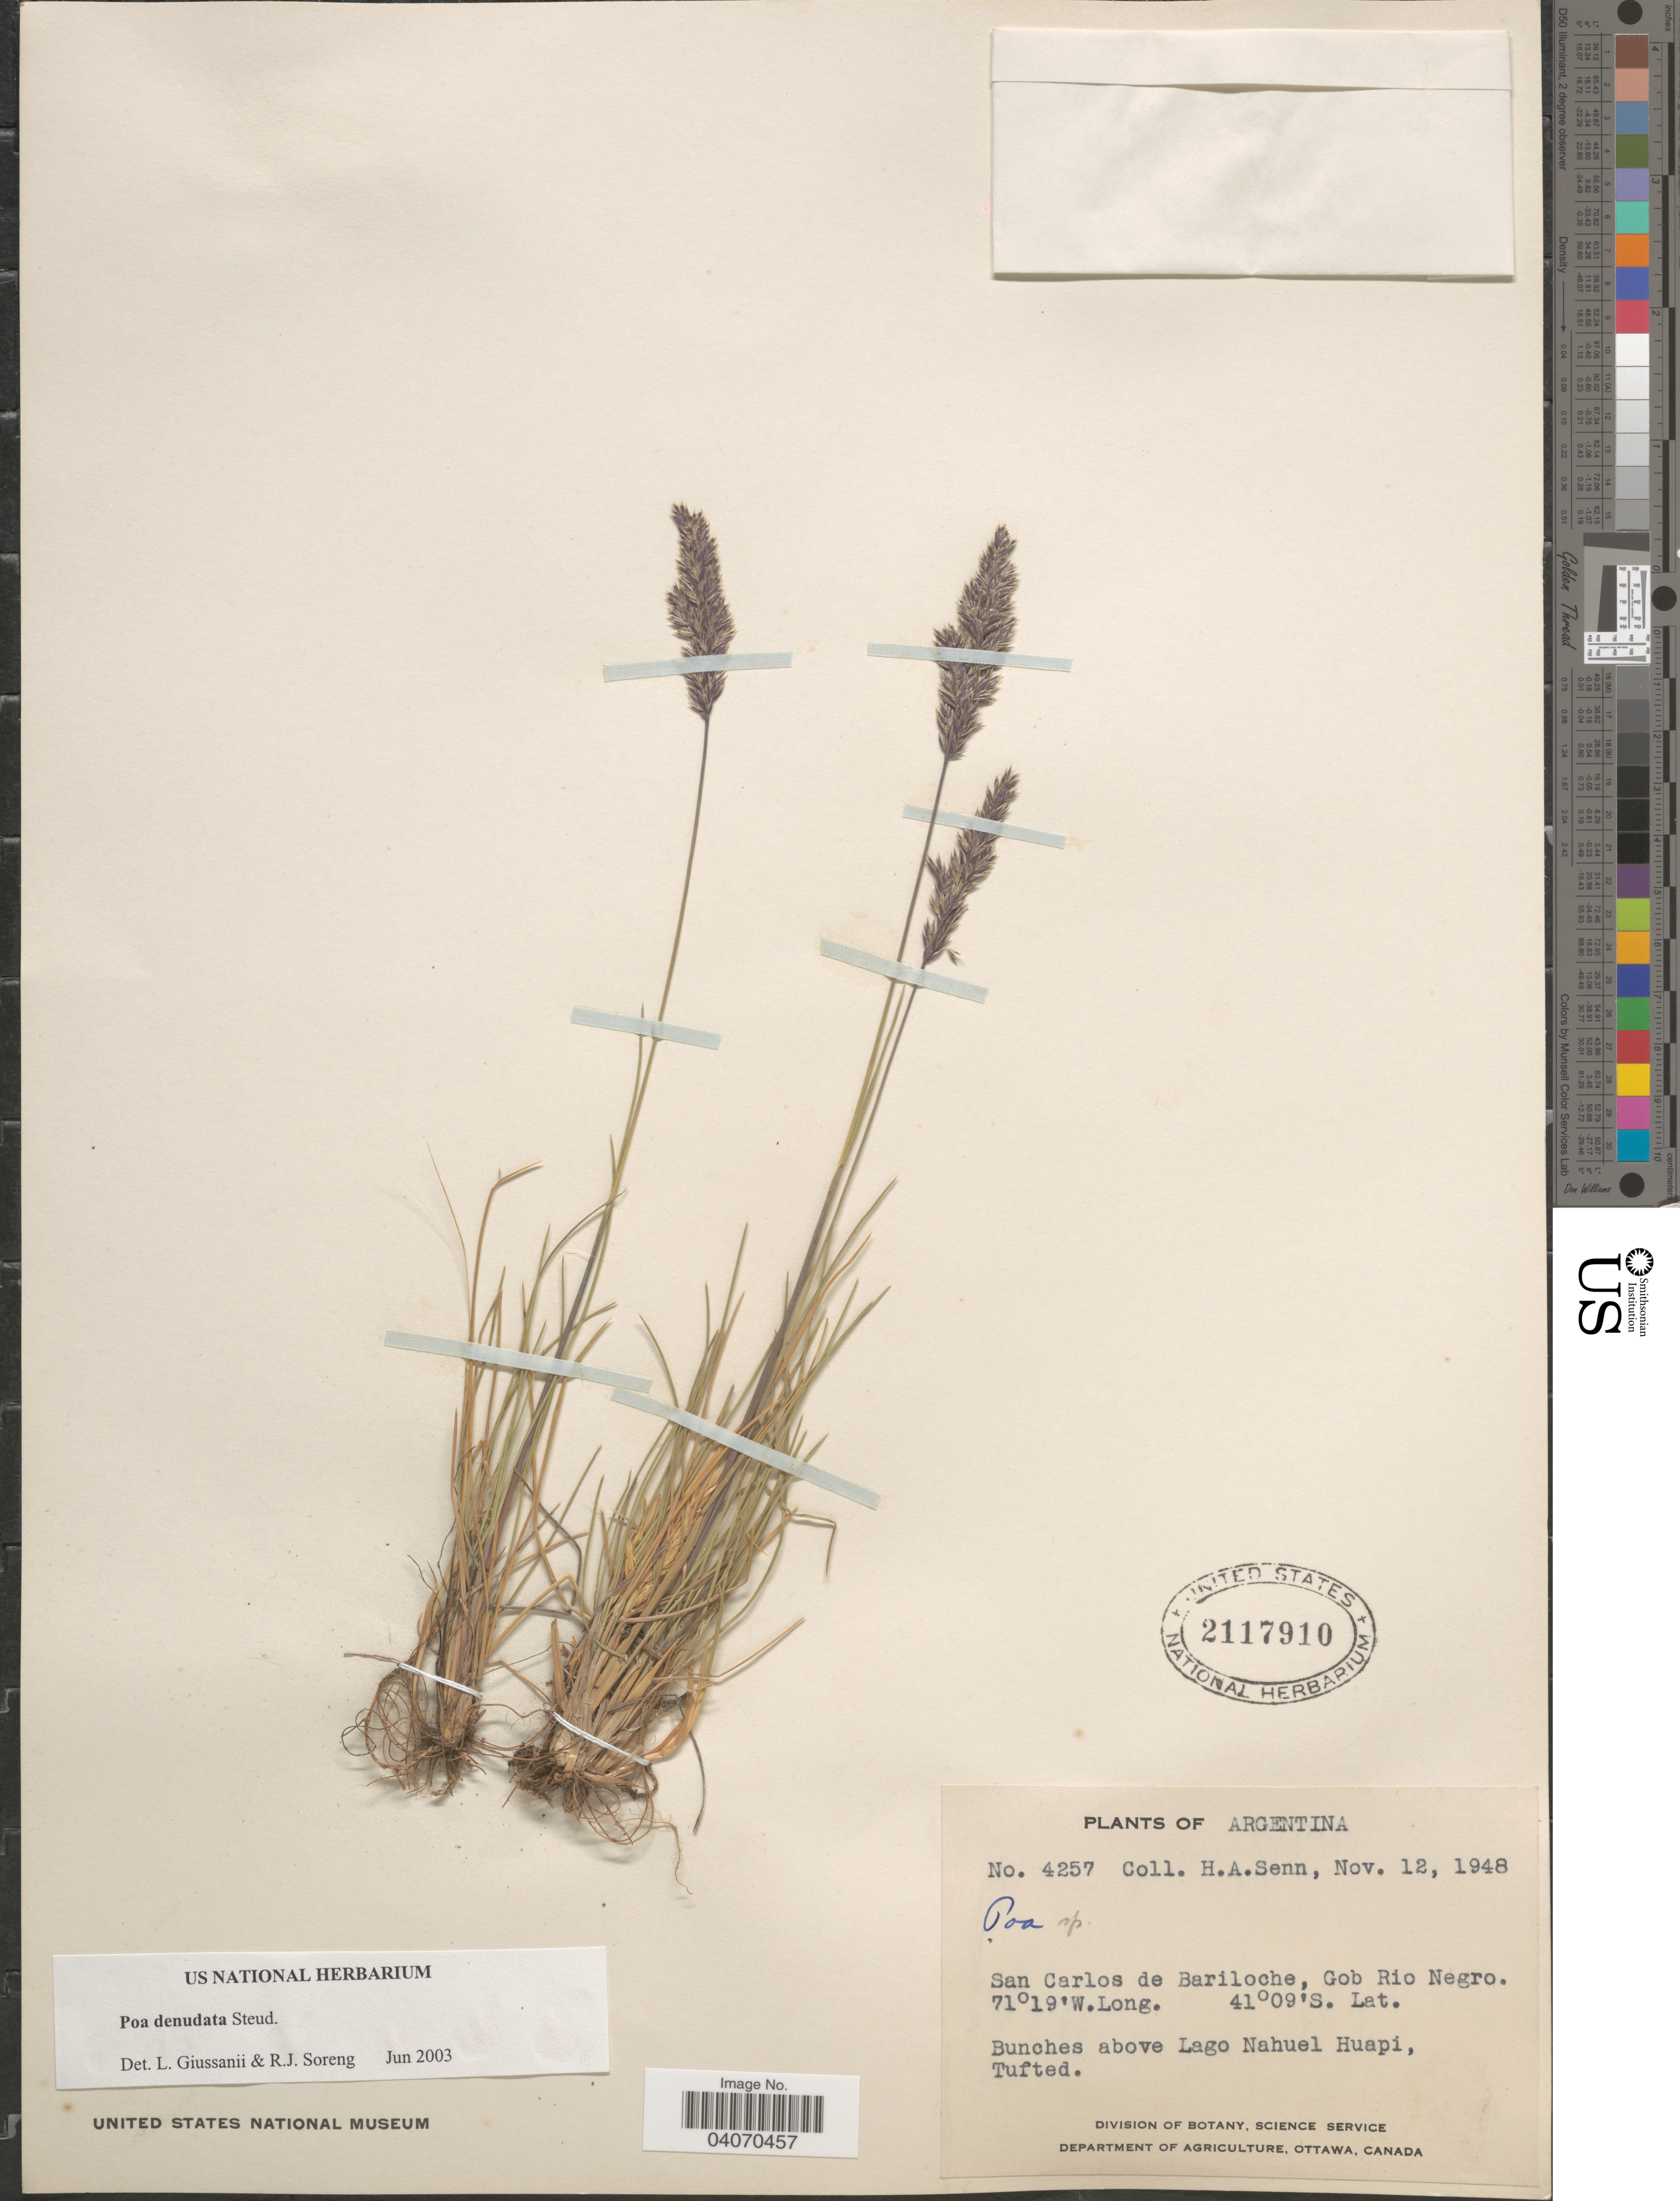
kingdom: Plantae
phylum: Tracheophyta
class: Liliopsida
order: Poales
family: Poaceae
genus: Poa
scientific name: Poa denudata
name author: Steud.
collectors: H. Senn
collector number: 4257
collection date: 1948-11-12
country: Argentina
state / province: Rio Negro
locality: San Carlos de Bariloche, Gob Rio Negro. Bunches above Lago Nahuel Huapi, Tufted.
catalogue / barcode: US 2117910